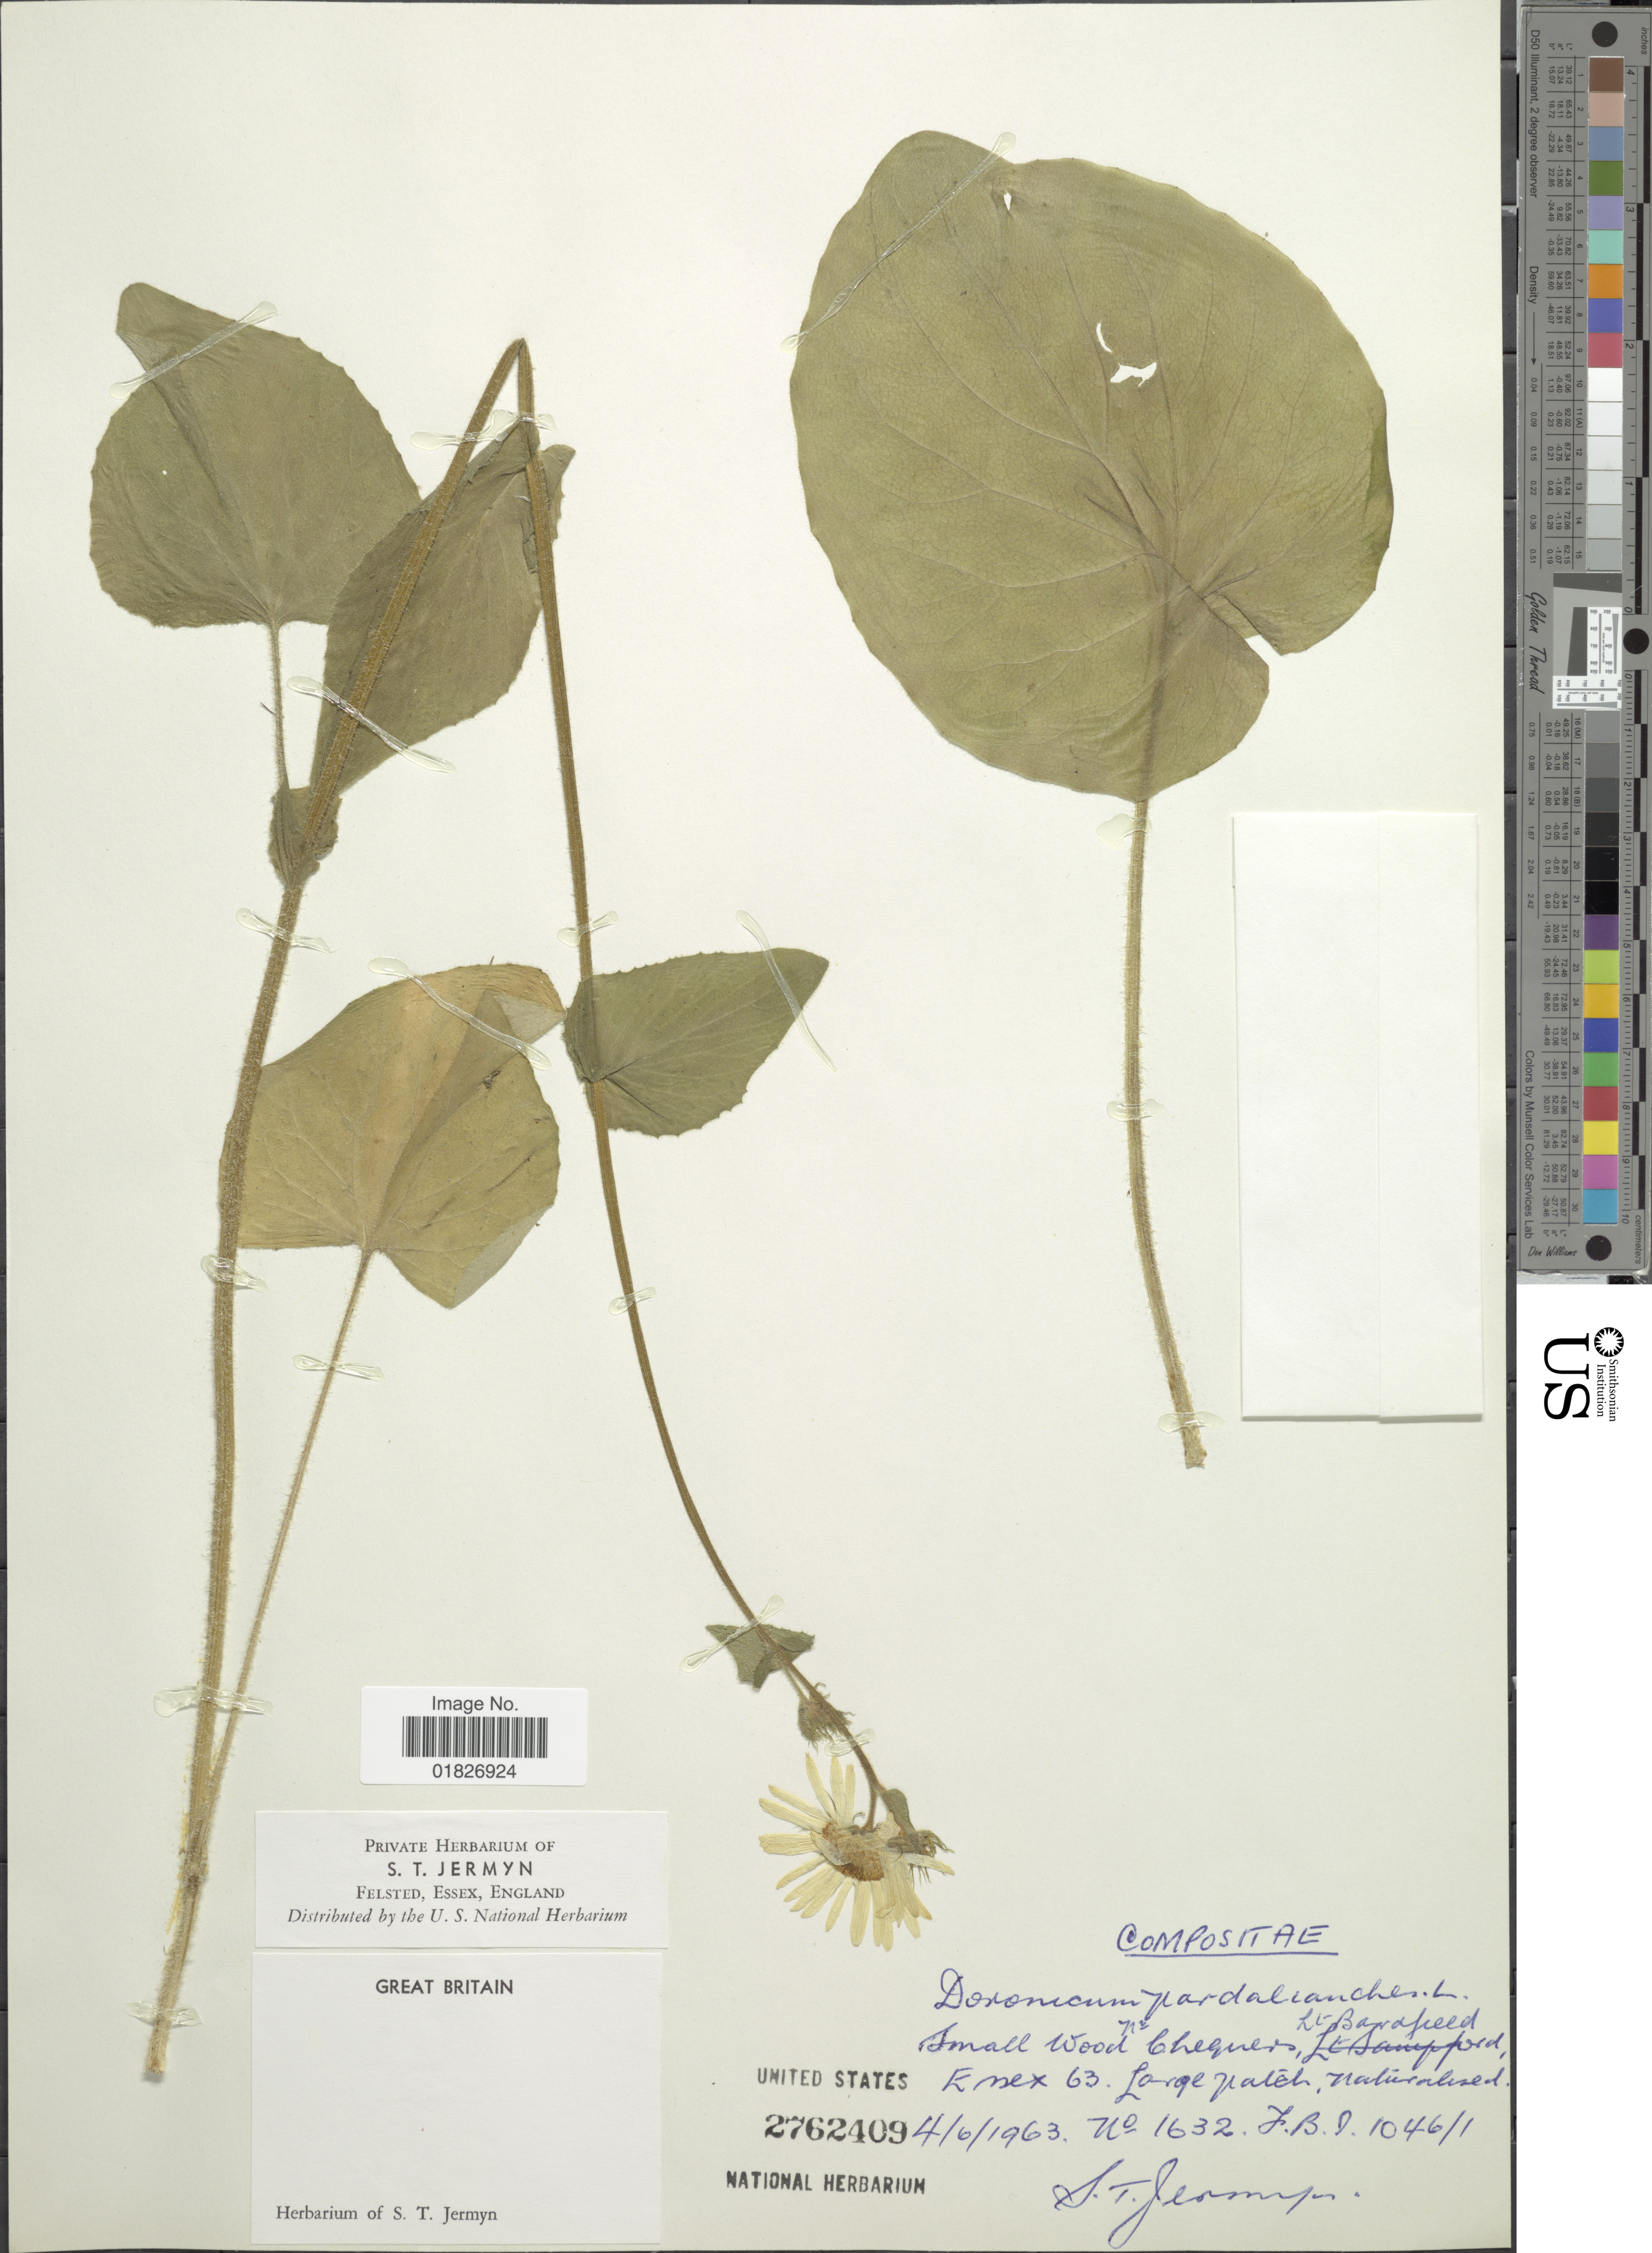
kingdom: Plantae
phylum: Tracheophyta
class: Magnoliopsida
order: Asterales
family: Asteraceae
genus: Doronicum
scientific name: Doronicum pardalianches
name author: L.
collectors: S. Jermyn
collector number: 1632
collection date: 1963-06-04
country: United Kingdom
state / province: England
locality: small wood, Chequers, Essex 63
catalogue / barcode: US 2762409